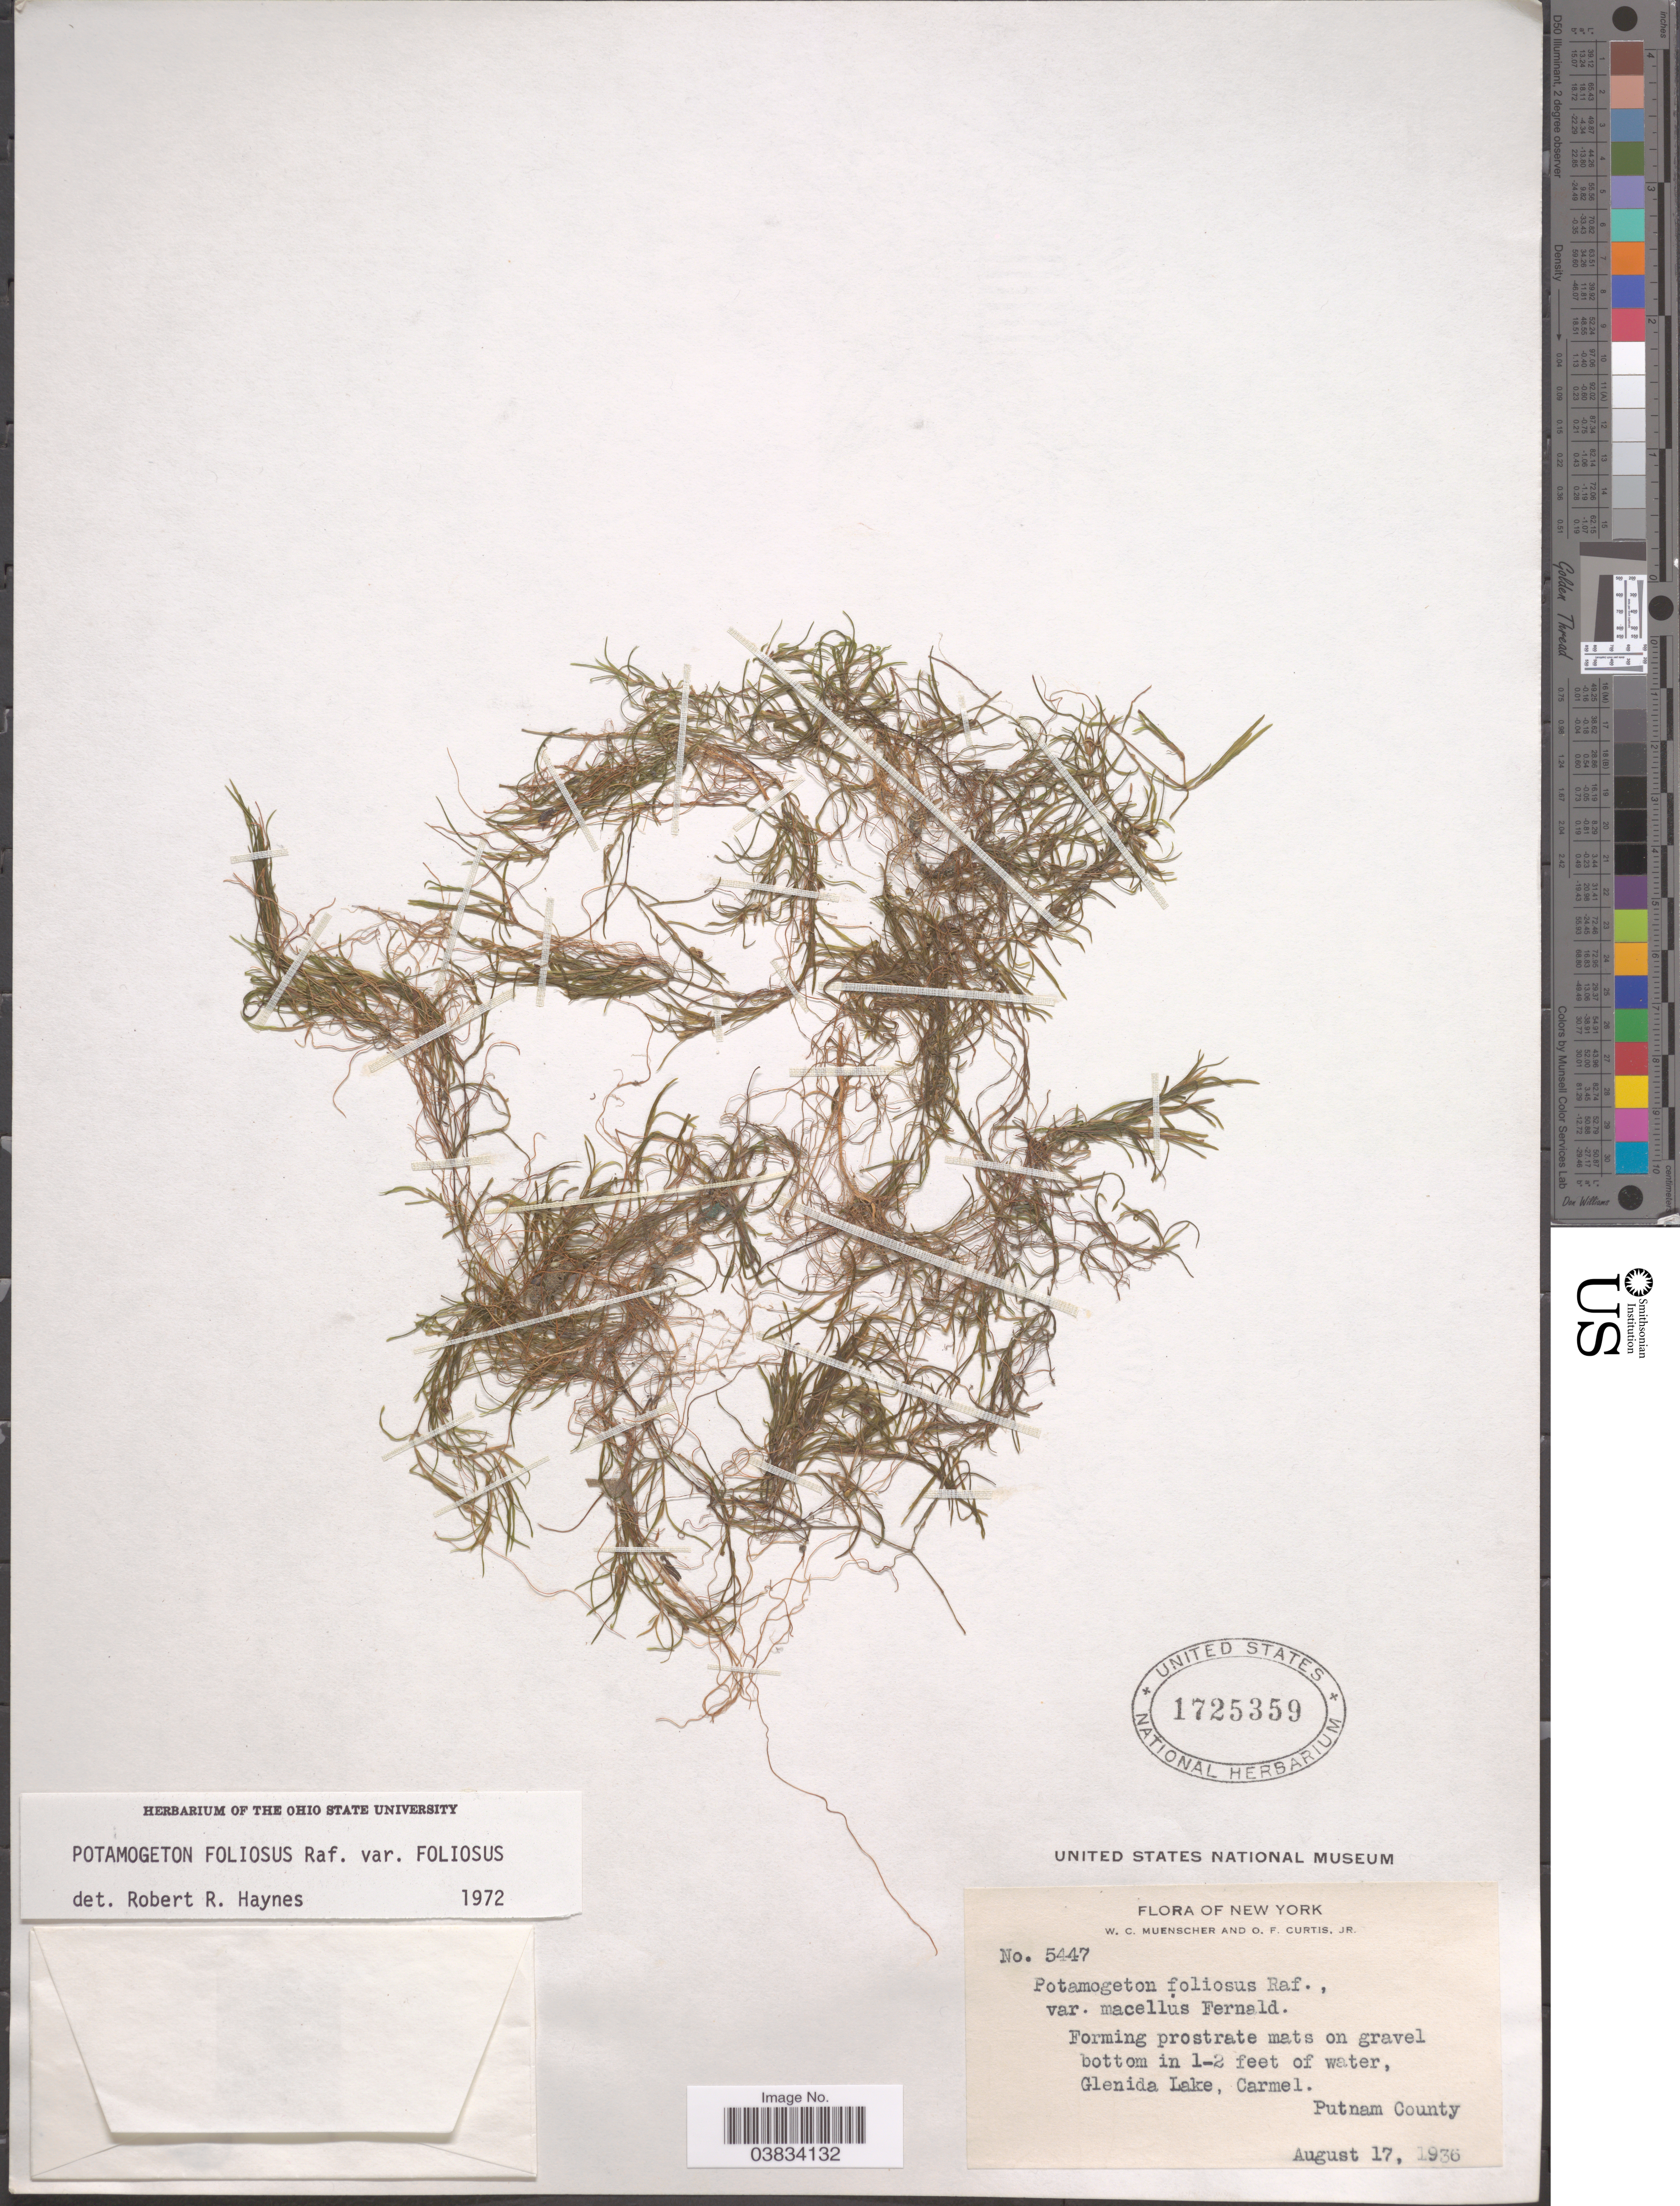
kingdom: Plantae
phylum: Tracheophyta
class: Liliopsida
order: Alismatales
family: Potamogetonaceae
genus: Potamogeton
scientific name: Potamogeton foliosus var. foliosus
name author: Raf.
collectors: W. Muenscher & O. Curtis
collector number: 5447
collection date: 1936-08-17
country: United States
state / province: New York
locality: Glenida Lake, Carmel. Putnam County.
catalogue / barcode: US 1725359